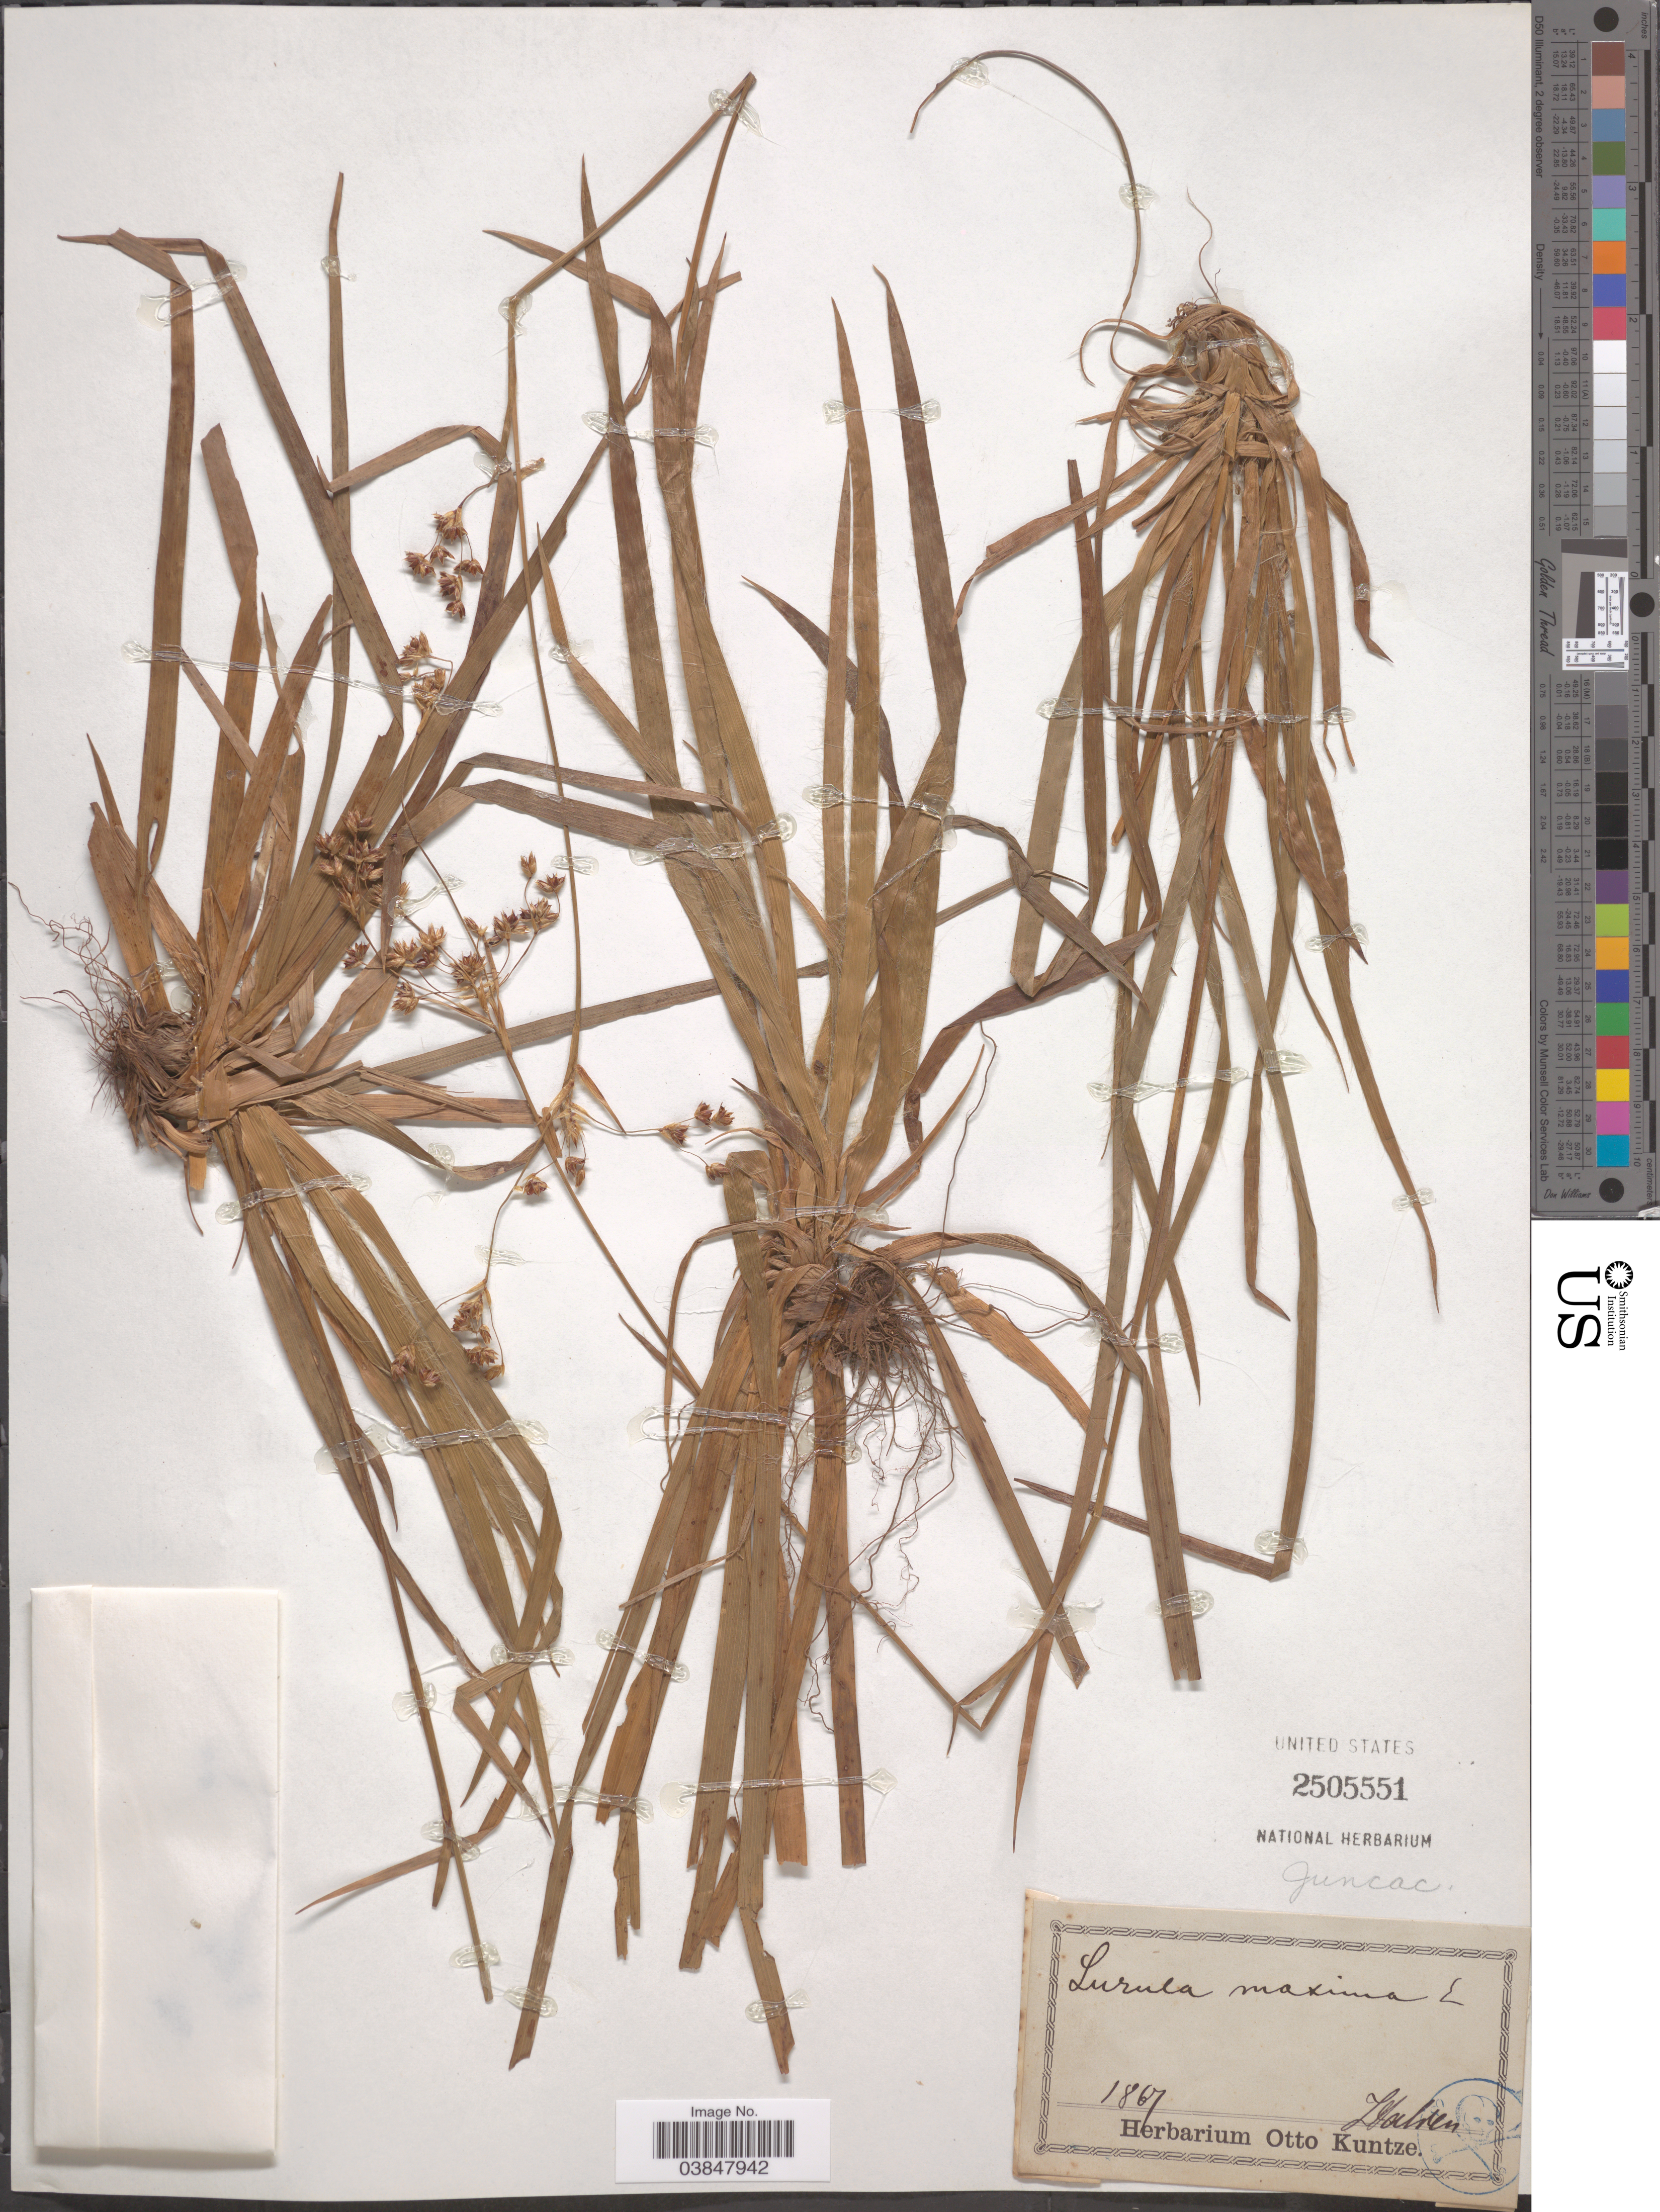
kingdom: Plantae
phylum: Tracheophyta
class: Liliopsida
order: Poales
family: Juncaceae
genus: Luzula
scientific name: Luzula maxima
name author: (Reichard) DC.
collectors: ex herb. Otto Kuntze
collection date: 1807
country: Italy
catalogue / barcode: US 2505551